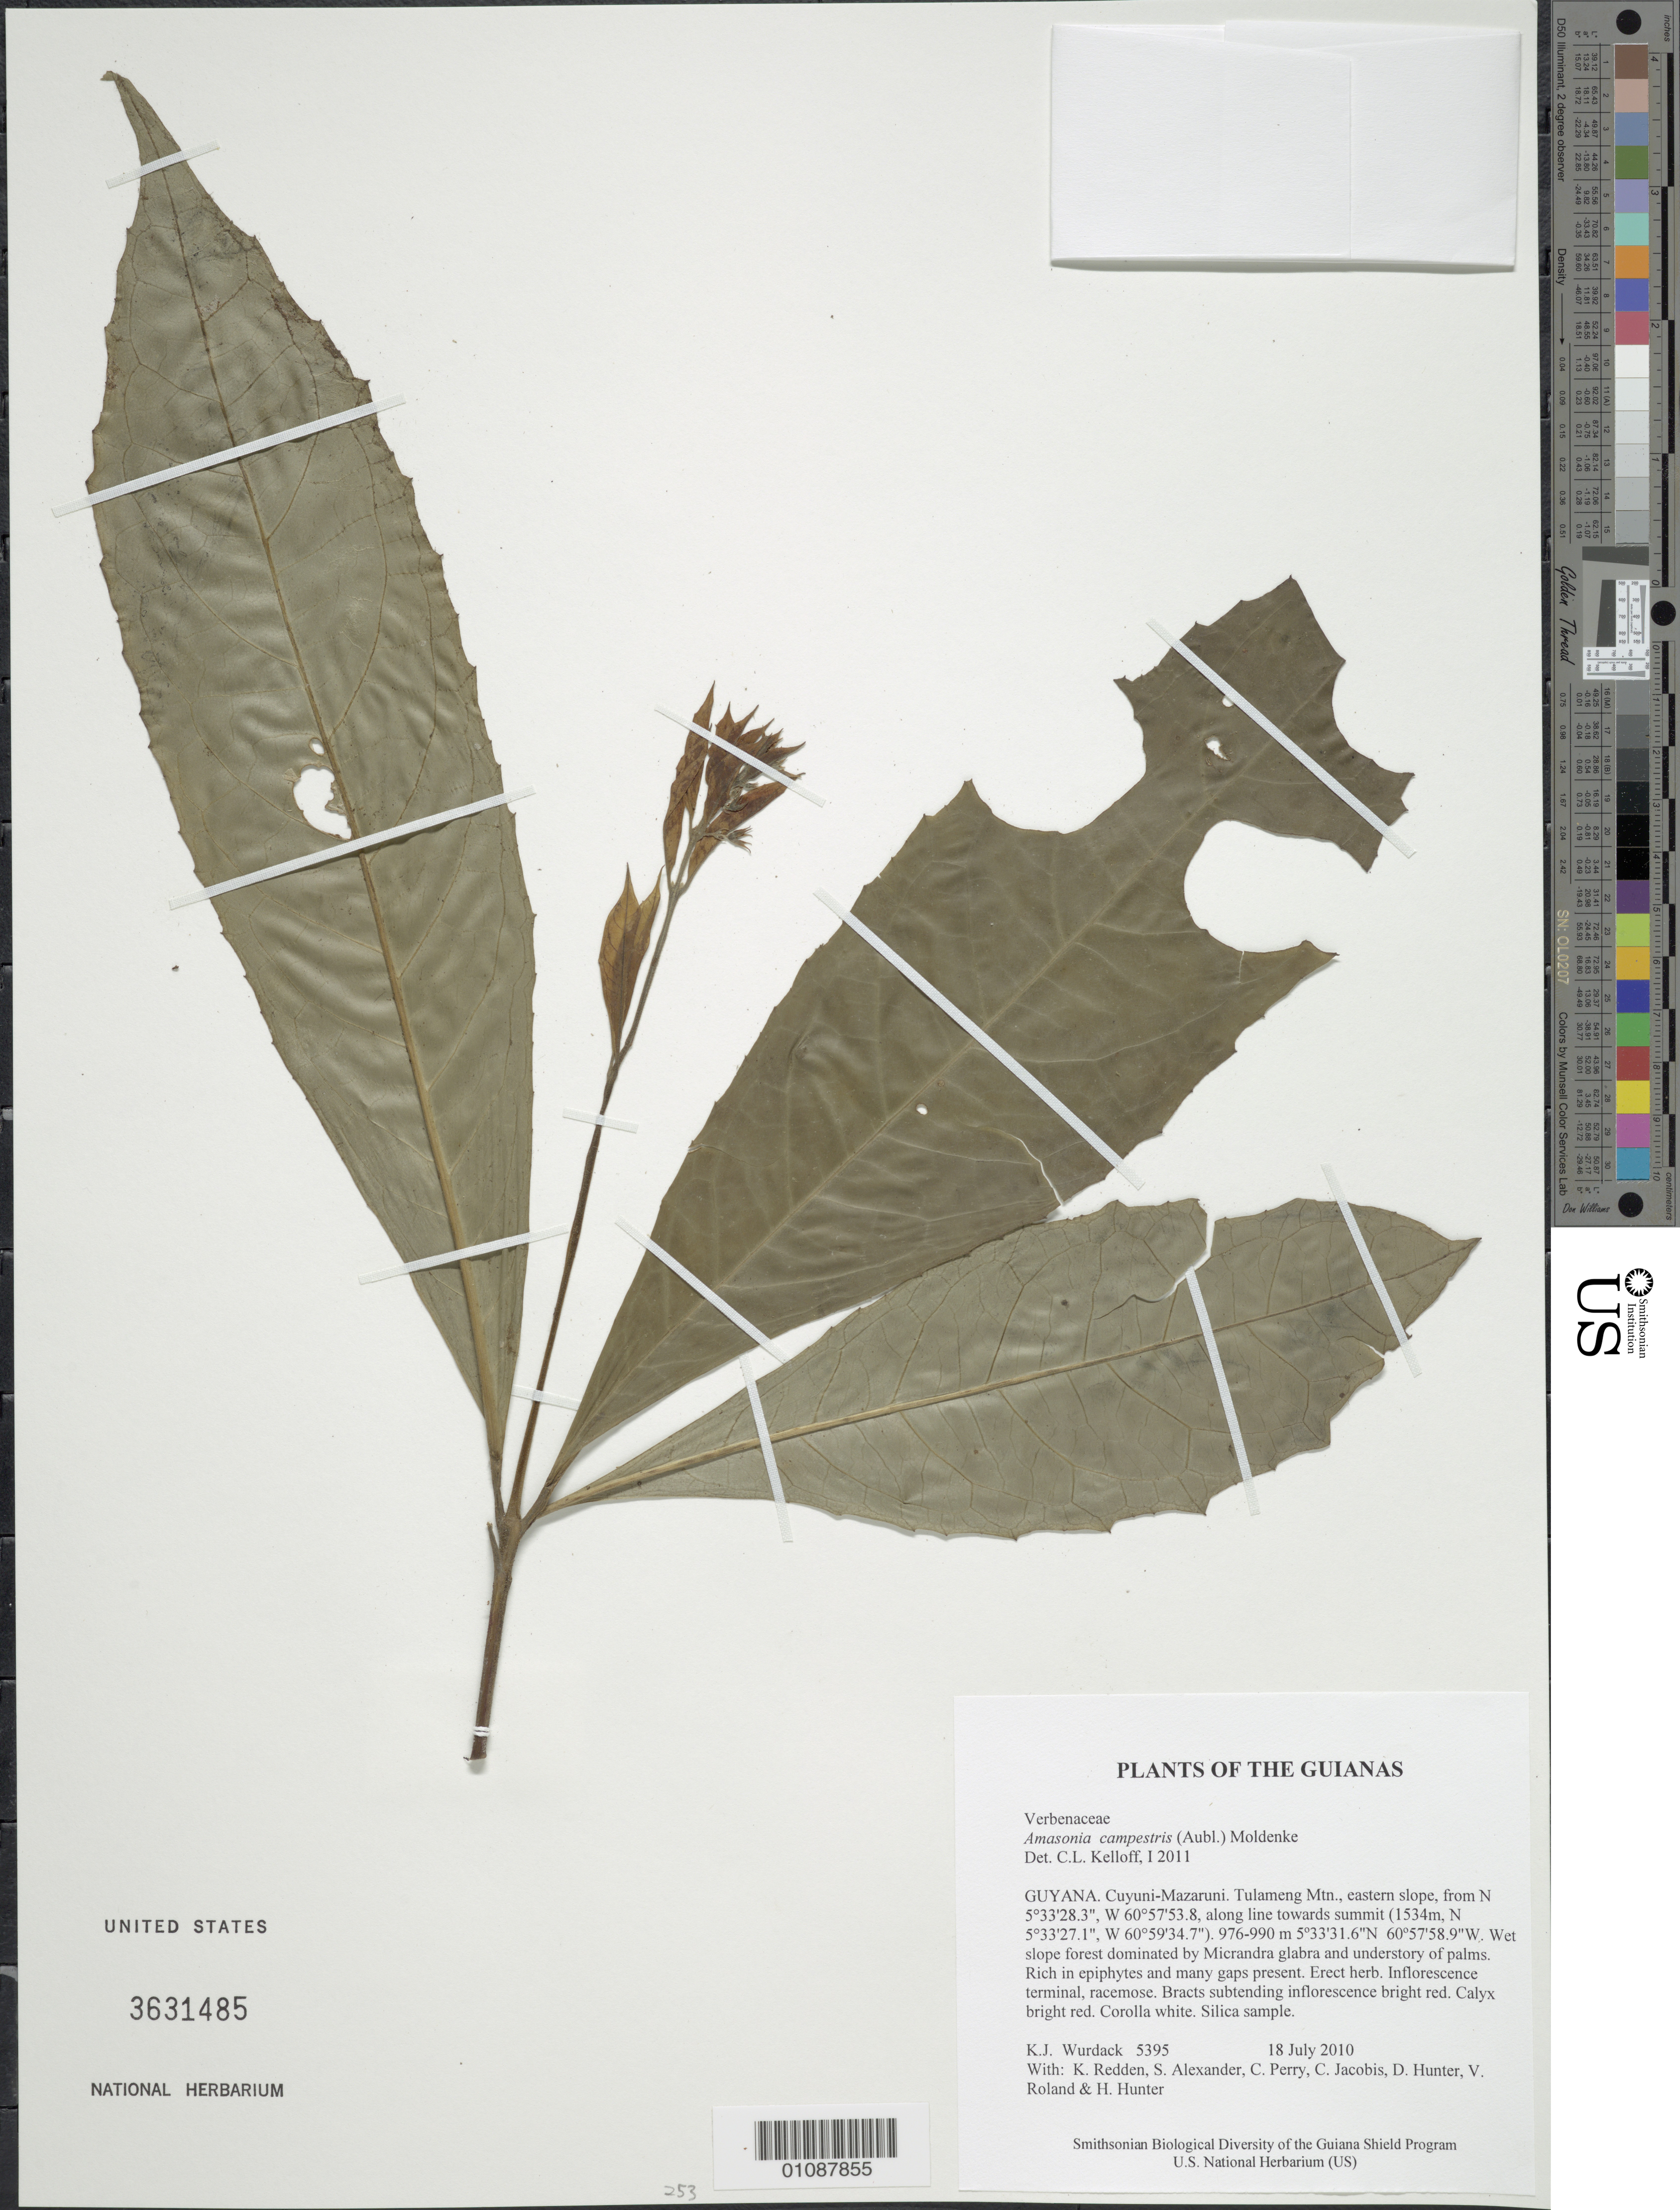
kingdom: Plantae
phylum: Tracheophyta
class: Magnoliopsida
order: Lamiales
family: Lamiaceae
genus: Amasonia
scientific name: Amasonia campestris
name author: (Aubl.) Moldenke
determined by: Kelloff, Carol L., (US), Smithsonian Institution - National Museum of Natural History (UNITED STATES)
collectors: K. Wurdack, K. M. Redden, S. N. Alexander, C. Perry, C. Jacobis, D. Hunter, V. Roland & H. Hunter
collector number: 5395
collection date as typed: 18 July 2010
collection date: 2010-07-18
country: Guyana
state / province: Cuyuni-Mazaruni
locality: Tulameng Mtn., eastern slope, from N 5°33'28.3", W 60°57'53.8, along line towards summit (1534m, N 5°33'27.1", W 60°59'34.7")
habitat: Wet slope forest dominated by Micrandra glabra and understory of palms. Rich in epiphytes and many gaps present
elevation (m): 976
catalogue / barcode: US 3631485